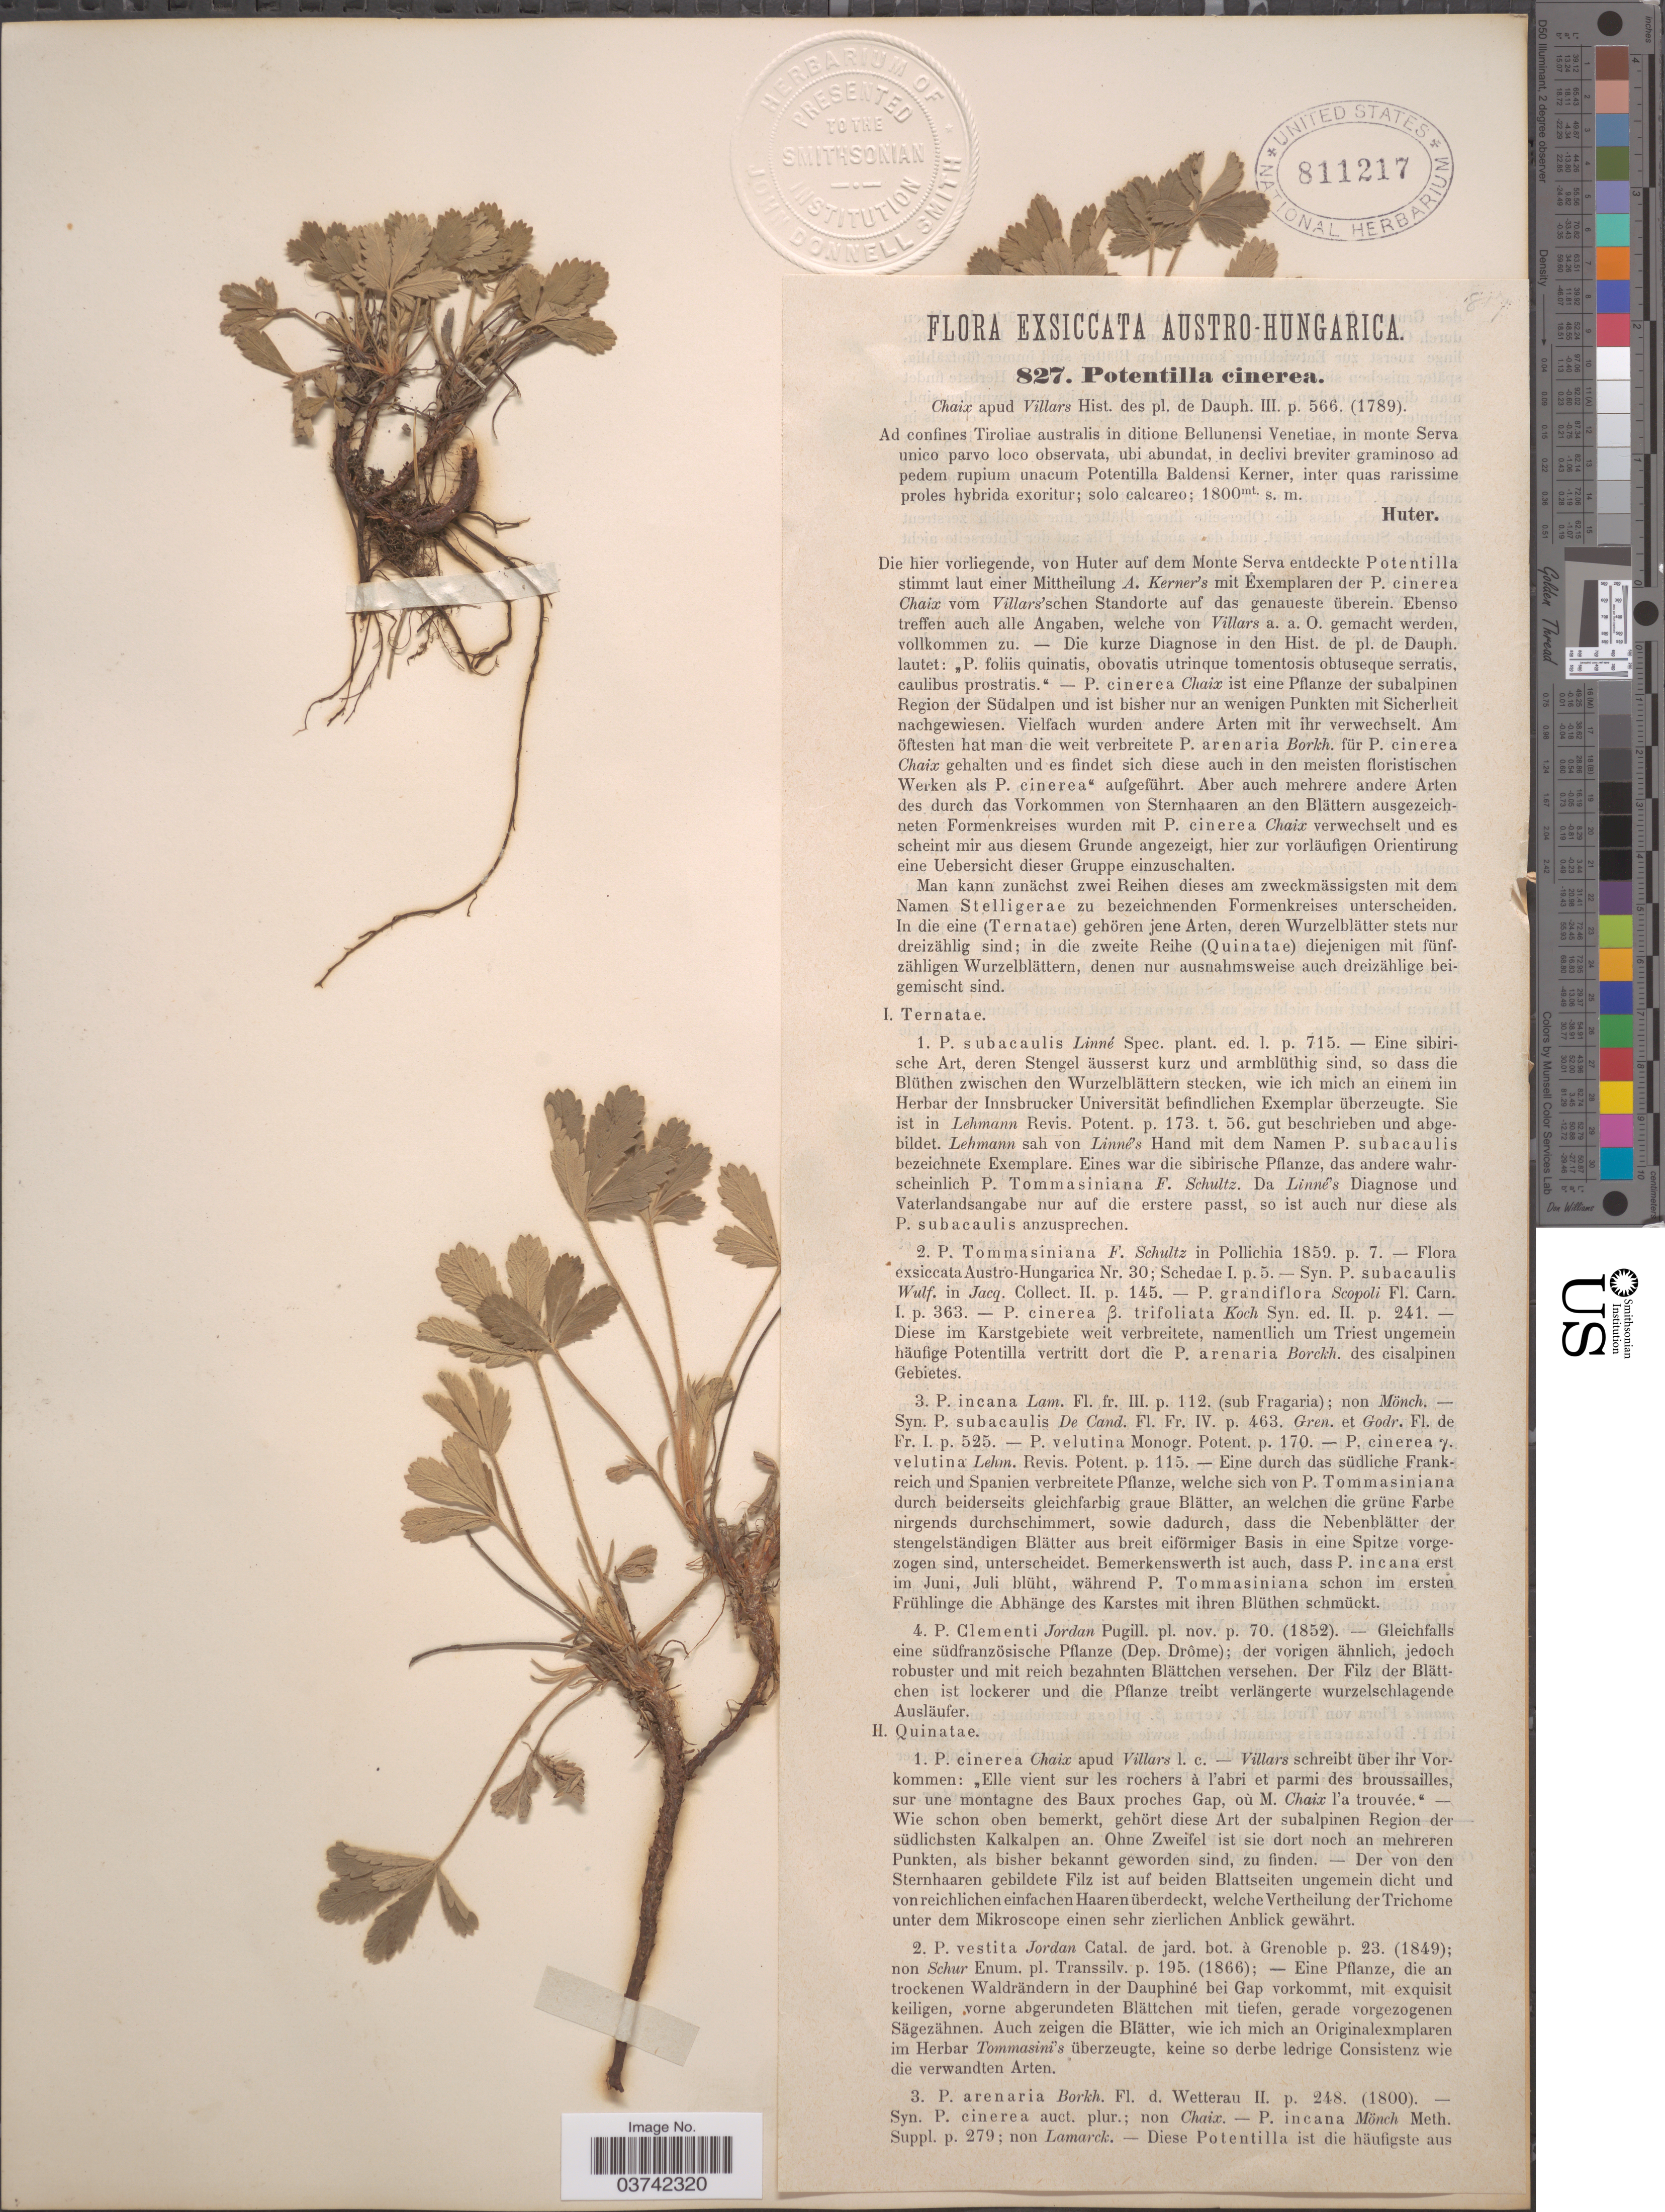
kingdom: Plantae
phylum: Tracheophyta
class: Magnoliopsida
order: Rosales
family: Rosaceae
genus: Potentilla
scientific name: Potentilla cinerea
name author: Chaix ex Vill.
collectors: -. Huter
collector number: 827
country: Italy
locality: Austro-Hungarica. Ad confines Tiroliae australis in ditione Bellunensi Venetiae, in montis Serva unico parvo loco observata.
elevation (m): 1800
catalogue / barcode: US 811217